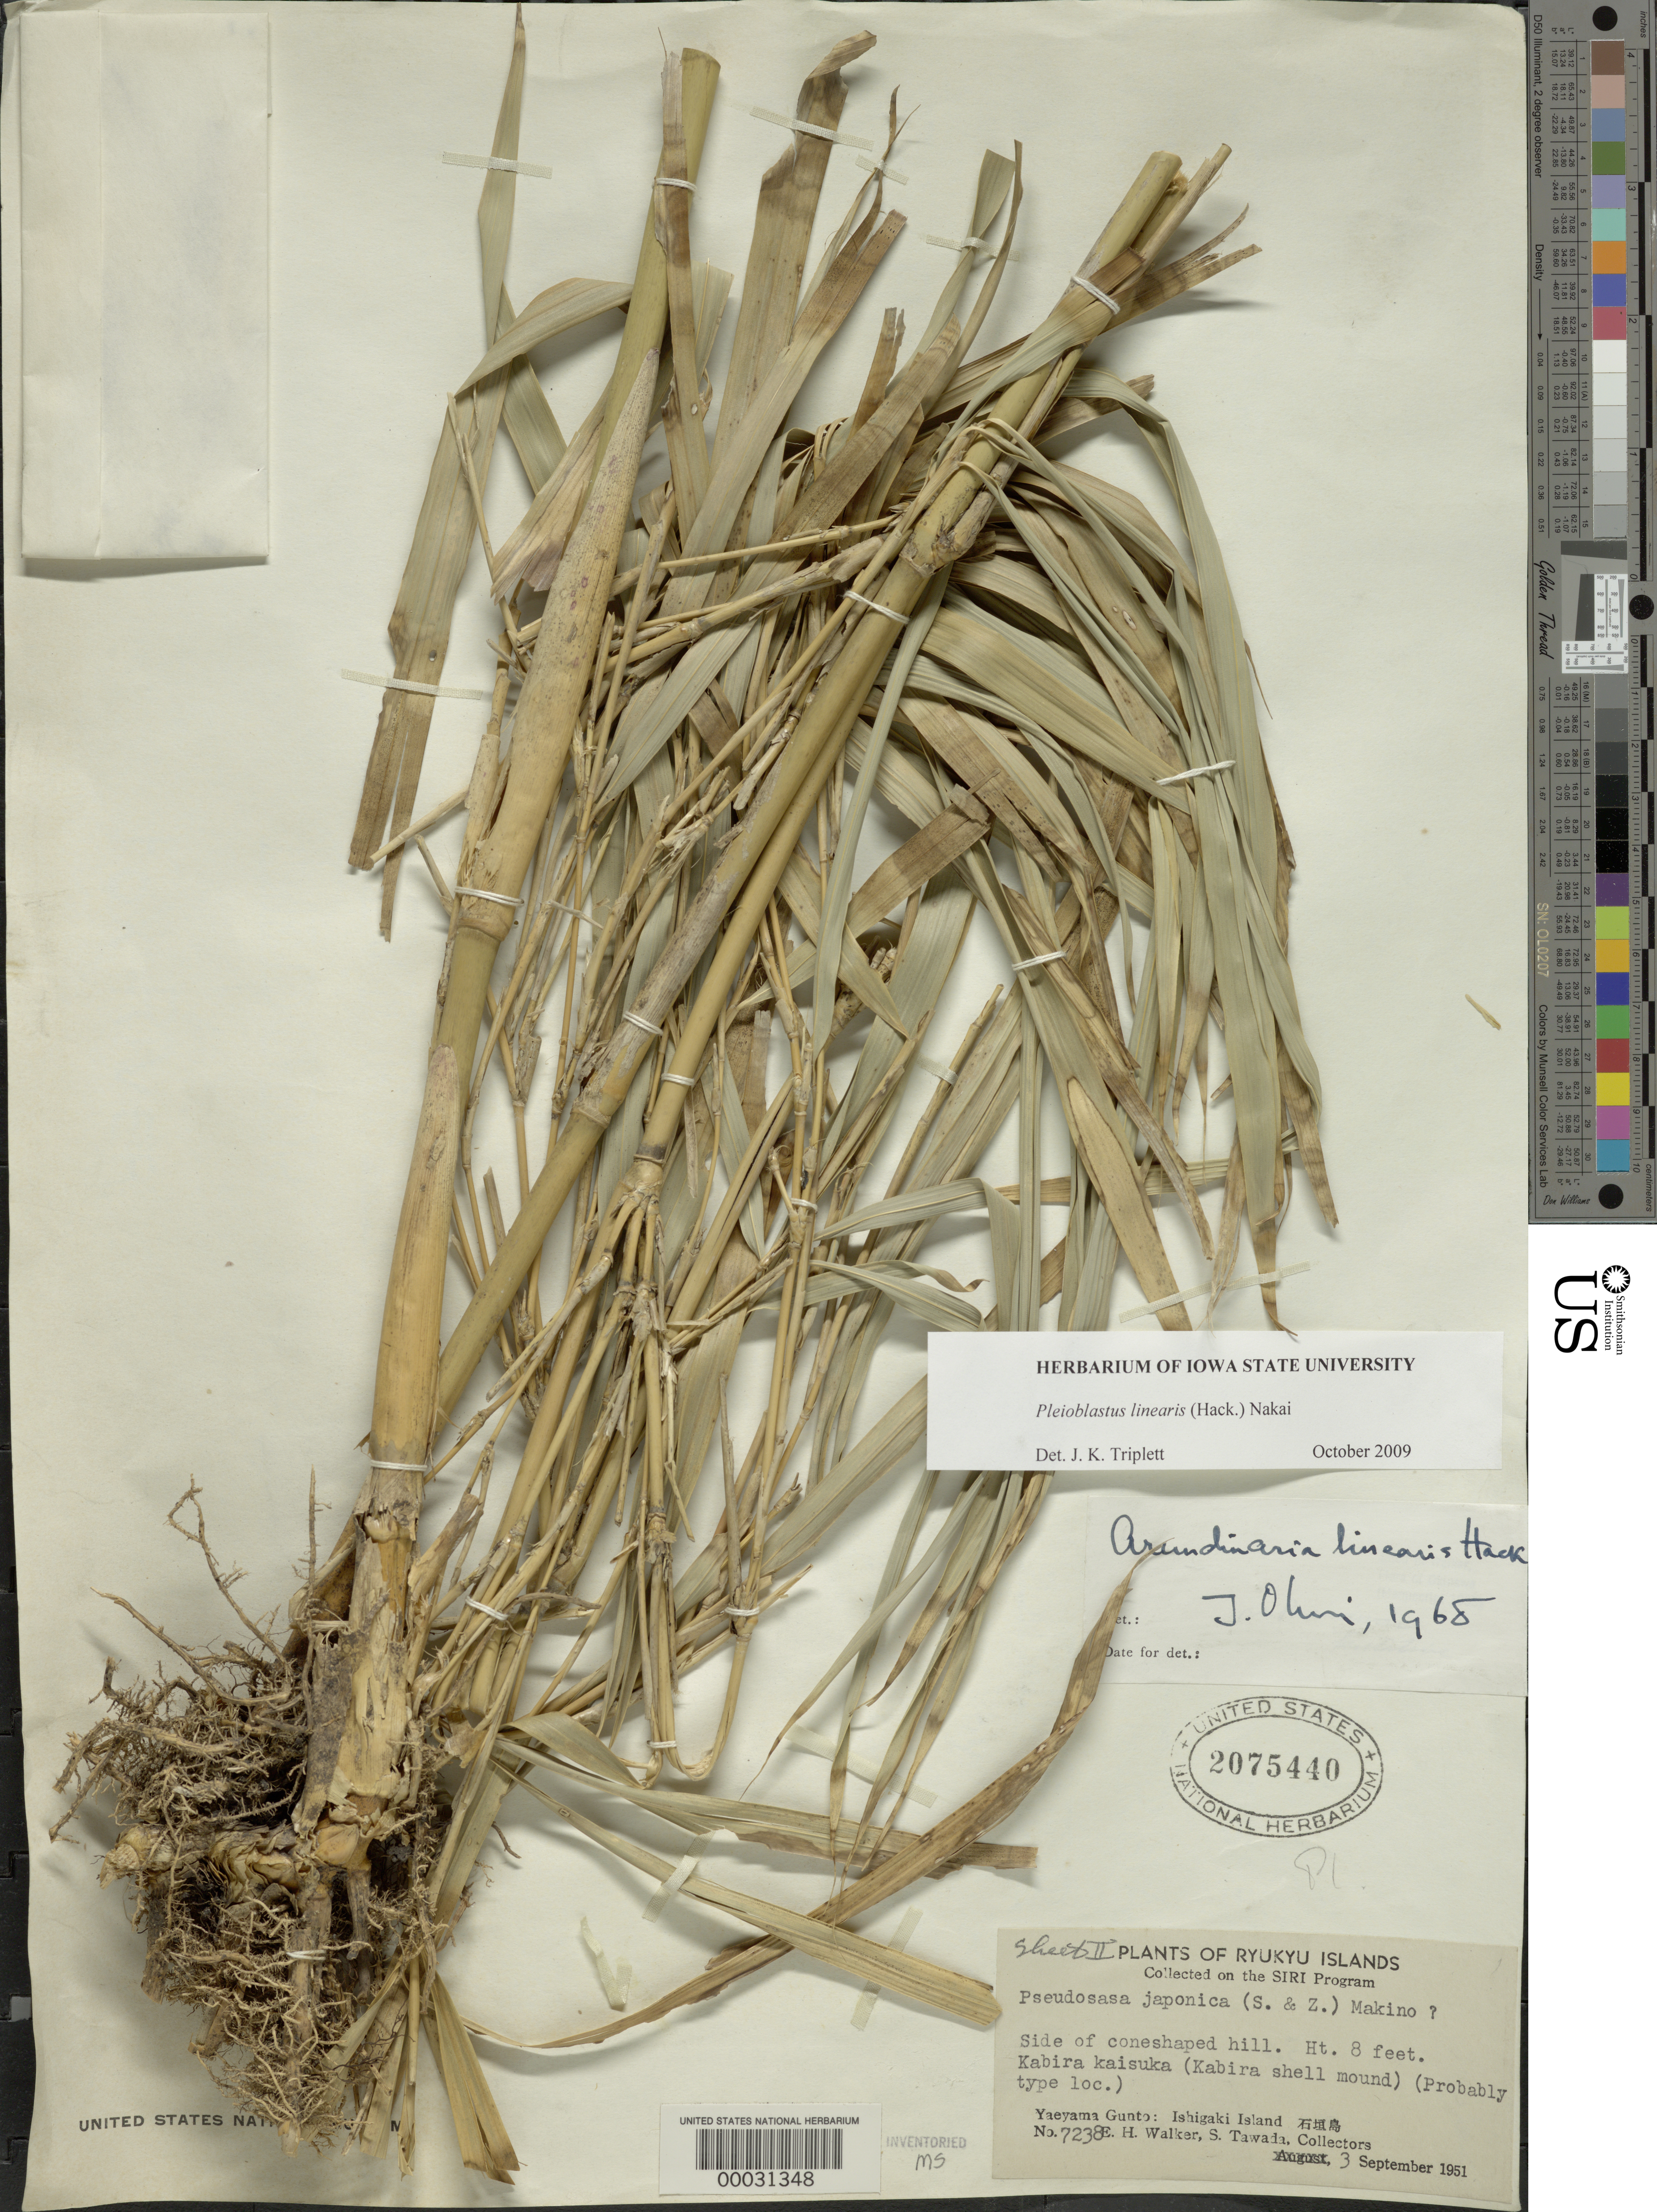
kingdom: Plantae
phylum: Tracheophyta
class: Liliopsida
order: Poales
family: Poaceae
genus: Pleioblastus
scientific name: Pleioblastus linearis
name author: (Hack.) Nakai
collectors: Amano, --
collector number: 7238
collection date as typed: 03 Sep 1951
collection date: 1951-09-03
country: Japan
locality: Ishigaki island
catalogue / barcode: US 2075440